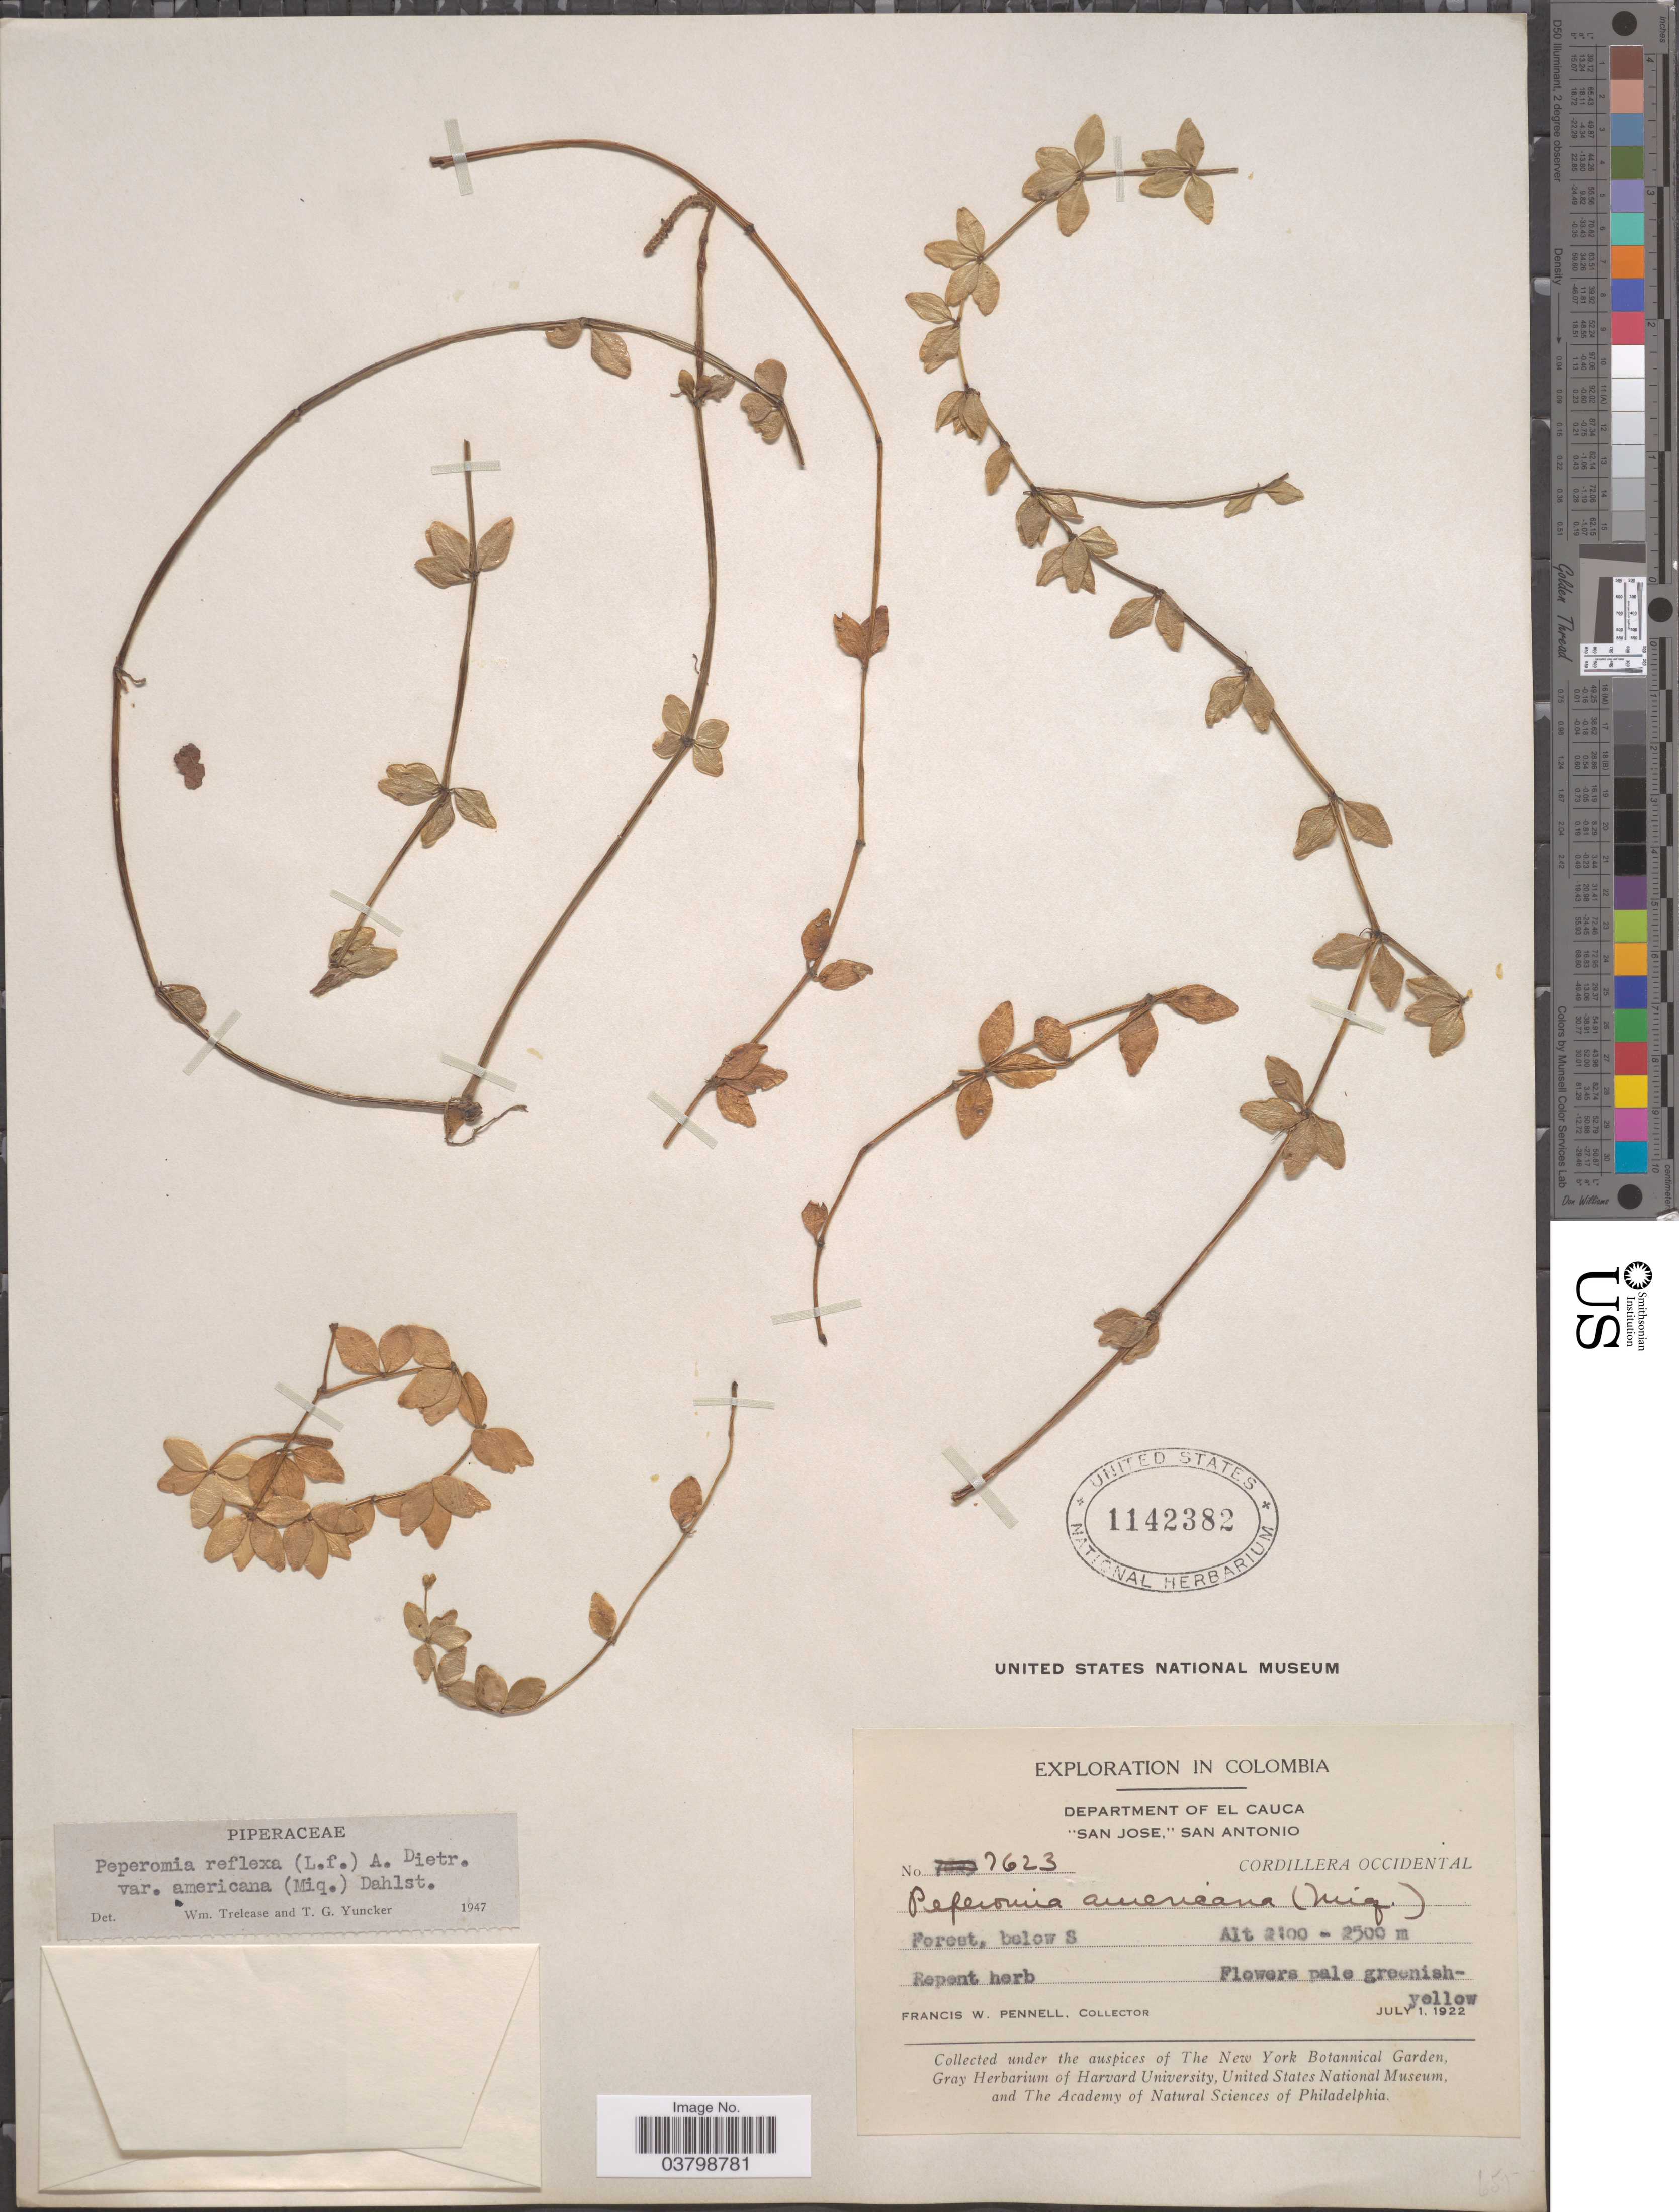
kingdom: Plantae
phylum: Tracheophyta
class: Magnoliopsida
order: Piperales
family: Piperaceae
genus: Peperomia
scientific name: Peperomia tetraphylla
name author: (G. Forst.) Hook. & Arn.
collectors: F. W. Pennell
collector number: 7623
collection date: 1922-07-01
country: Colombia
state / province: Cauca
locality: Department of El Cauca. 'San Jose,' San Antonio. Cordillera Occidental.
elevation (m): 2100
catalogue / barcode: US 1142382